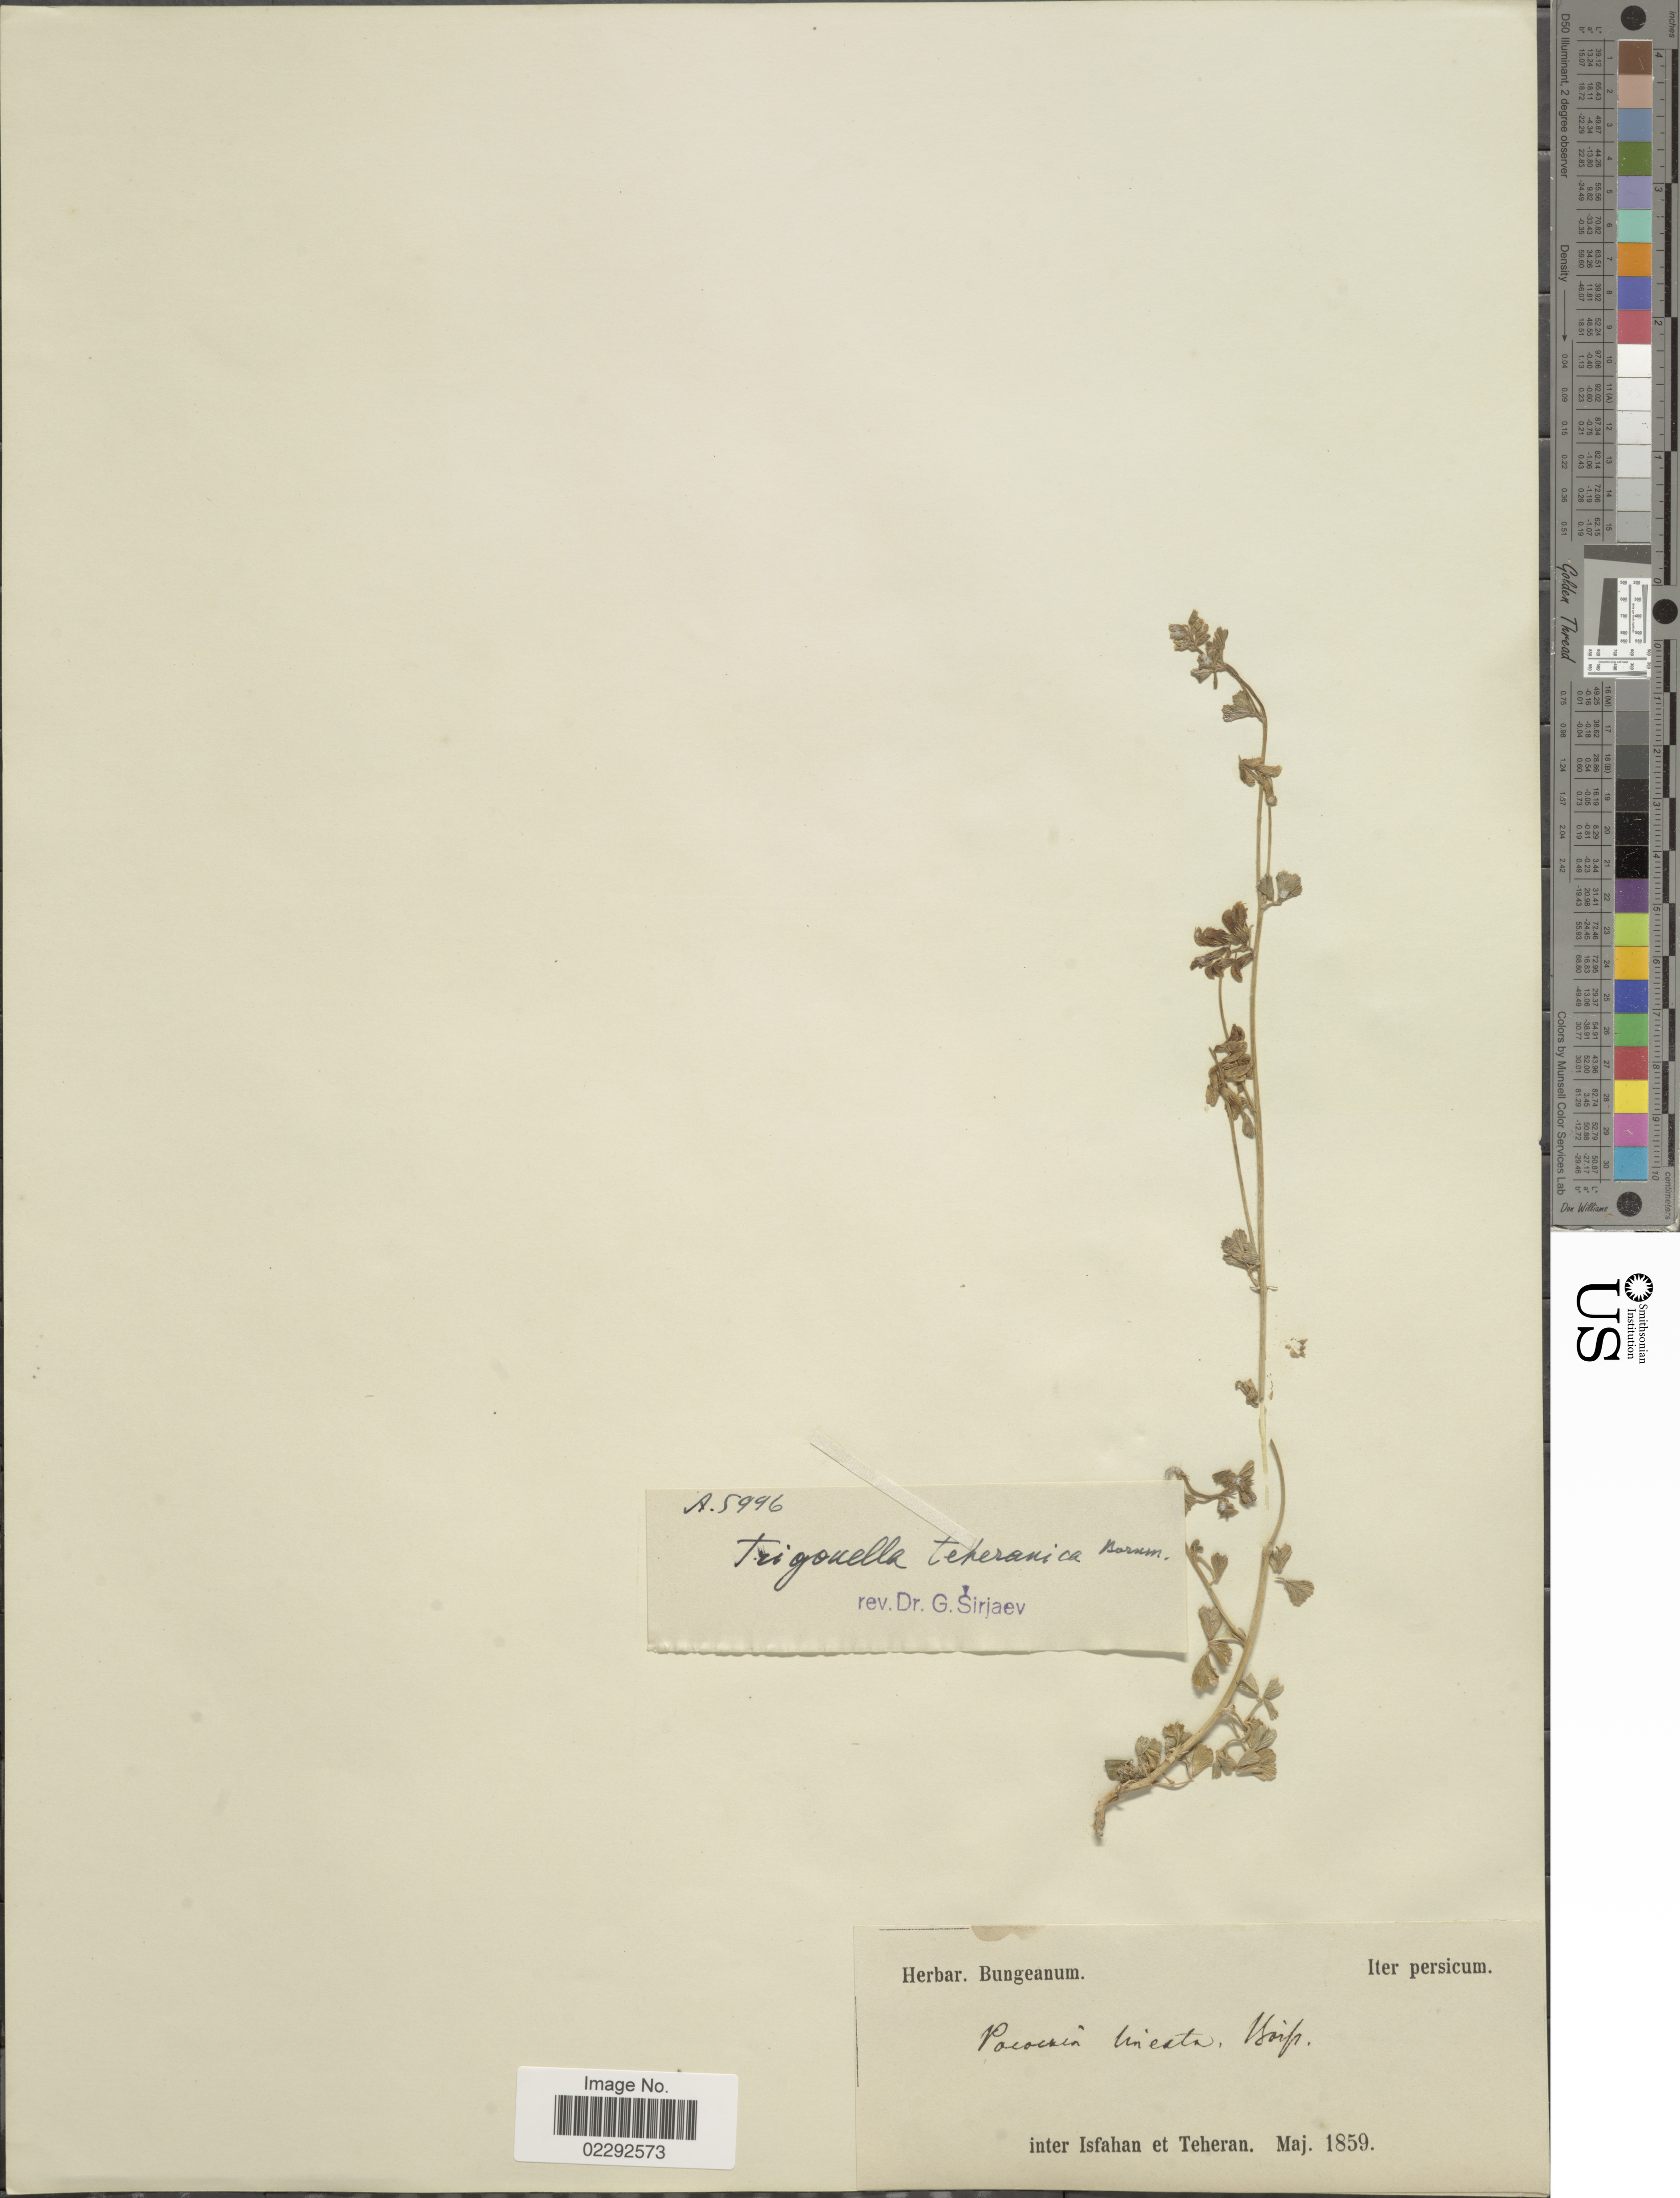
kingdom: Plantae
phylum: Tracheophyta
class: Magnoliopsida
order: Fabales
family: Fabaceae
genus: Trigonella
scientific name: Trigonella teheranica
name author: Bornm.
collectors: ex herb. Bungeanum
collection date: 1859-05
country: Iran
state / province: Tehran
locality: Persicum. inter Isfahan et Teheran